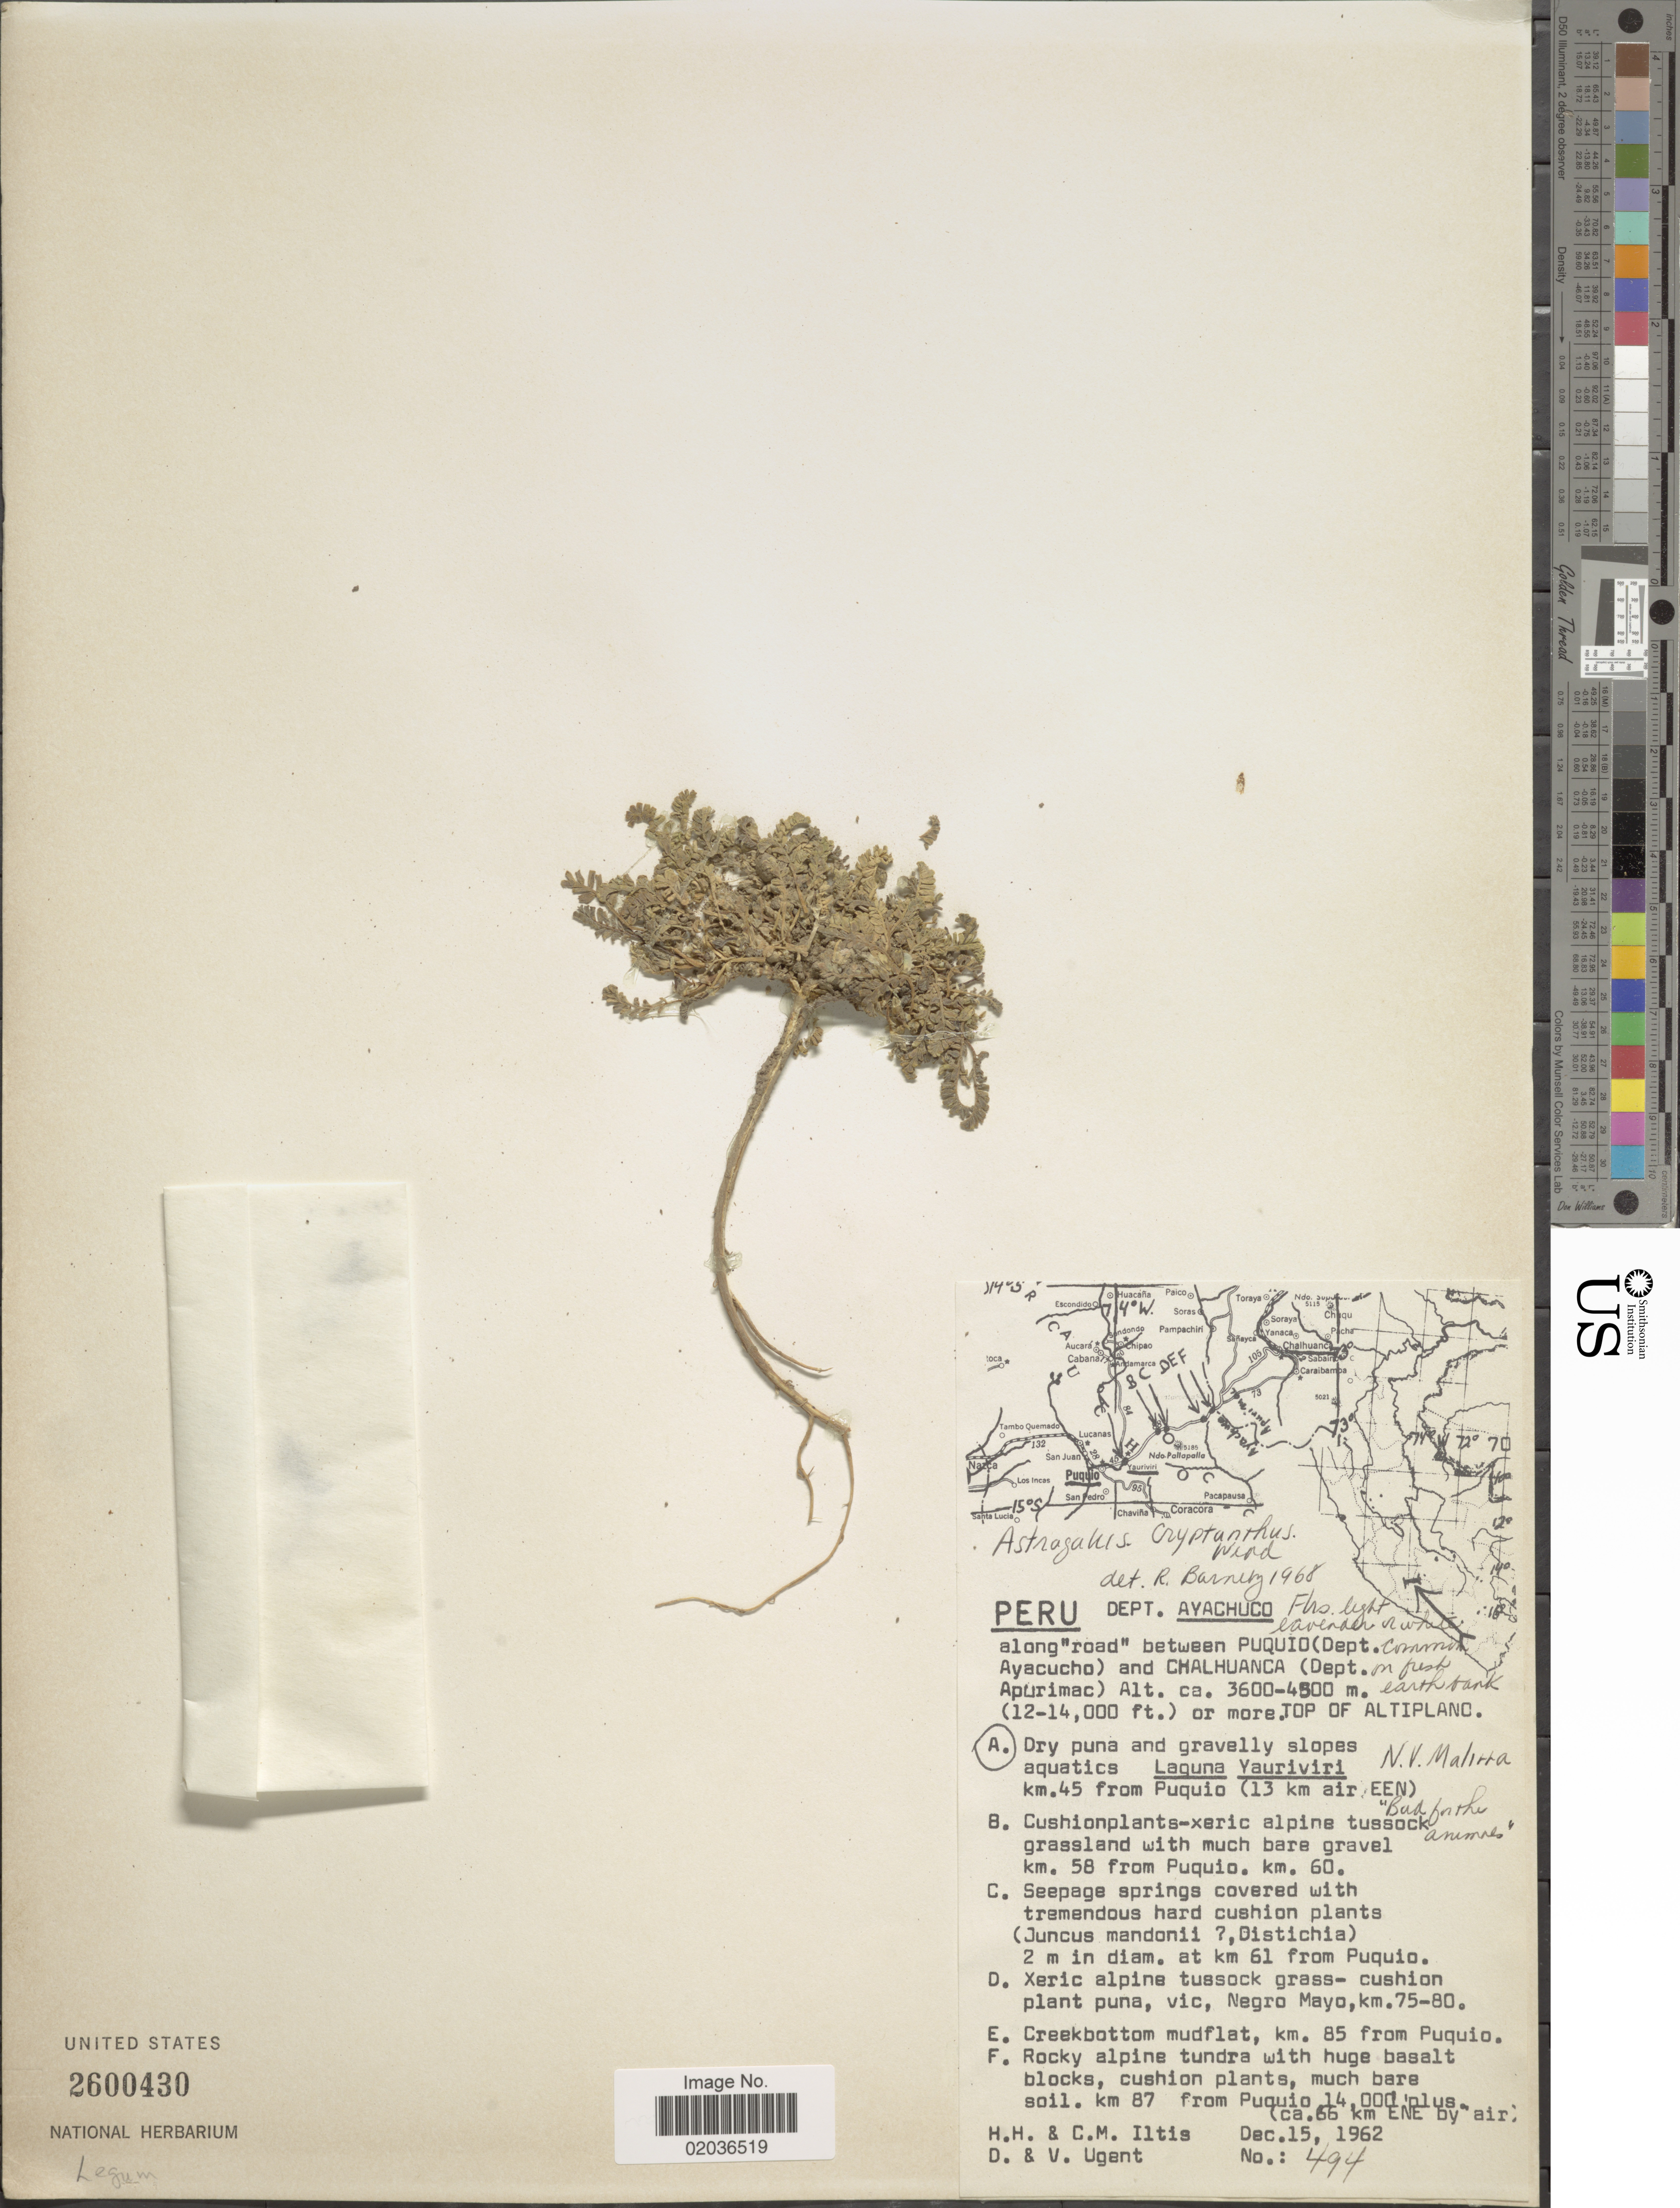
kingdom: Plantae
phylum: Tracheophyta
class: Magnoliopsida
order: Fabales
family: Fabaceae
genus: Astragalus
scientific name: Astragalus cryptanthus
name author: Wedd.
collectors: H. H. Iltis, C. M Iltis, D. Ugent & V. Ugent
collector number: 494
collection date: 1962-12-15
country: Peru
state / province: Ayacucho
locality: Dept. Ayacucho, along "road" between Puquio (Dept. Ayacucho) and Chalhuanca (Dept. Apurimac), of Altiplano. Km. 45 from Puquio (13 km air Een)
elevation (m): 3600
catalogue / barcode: US 2600430